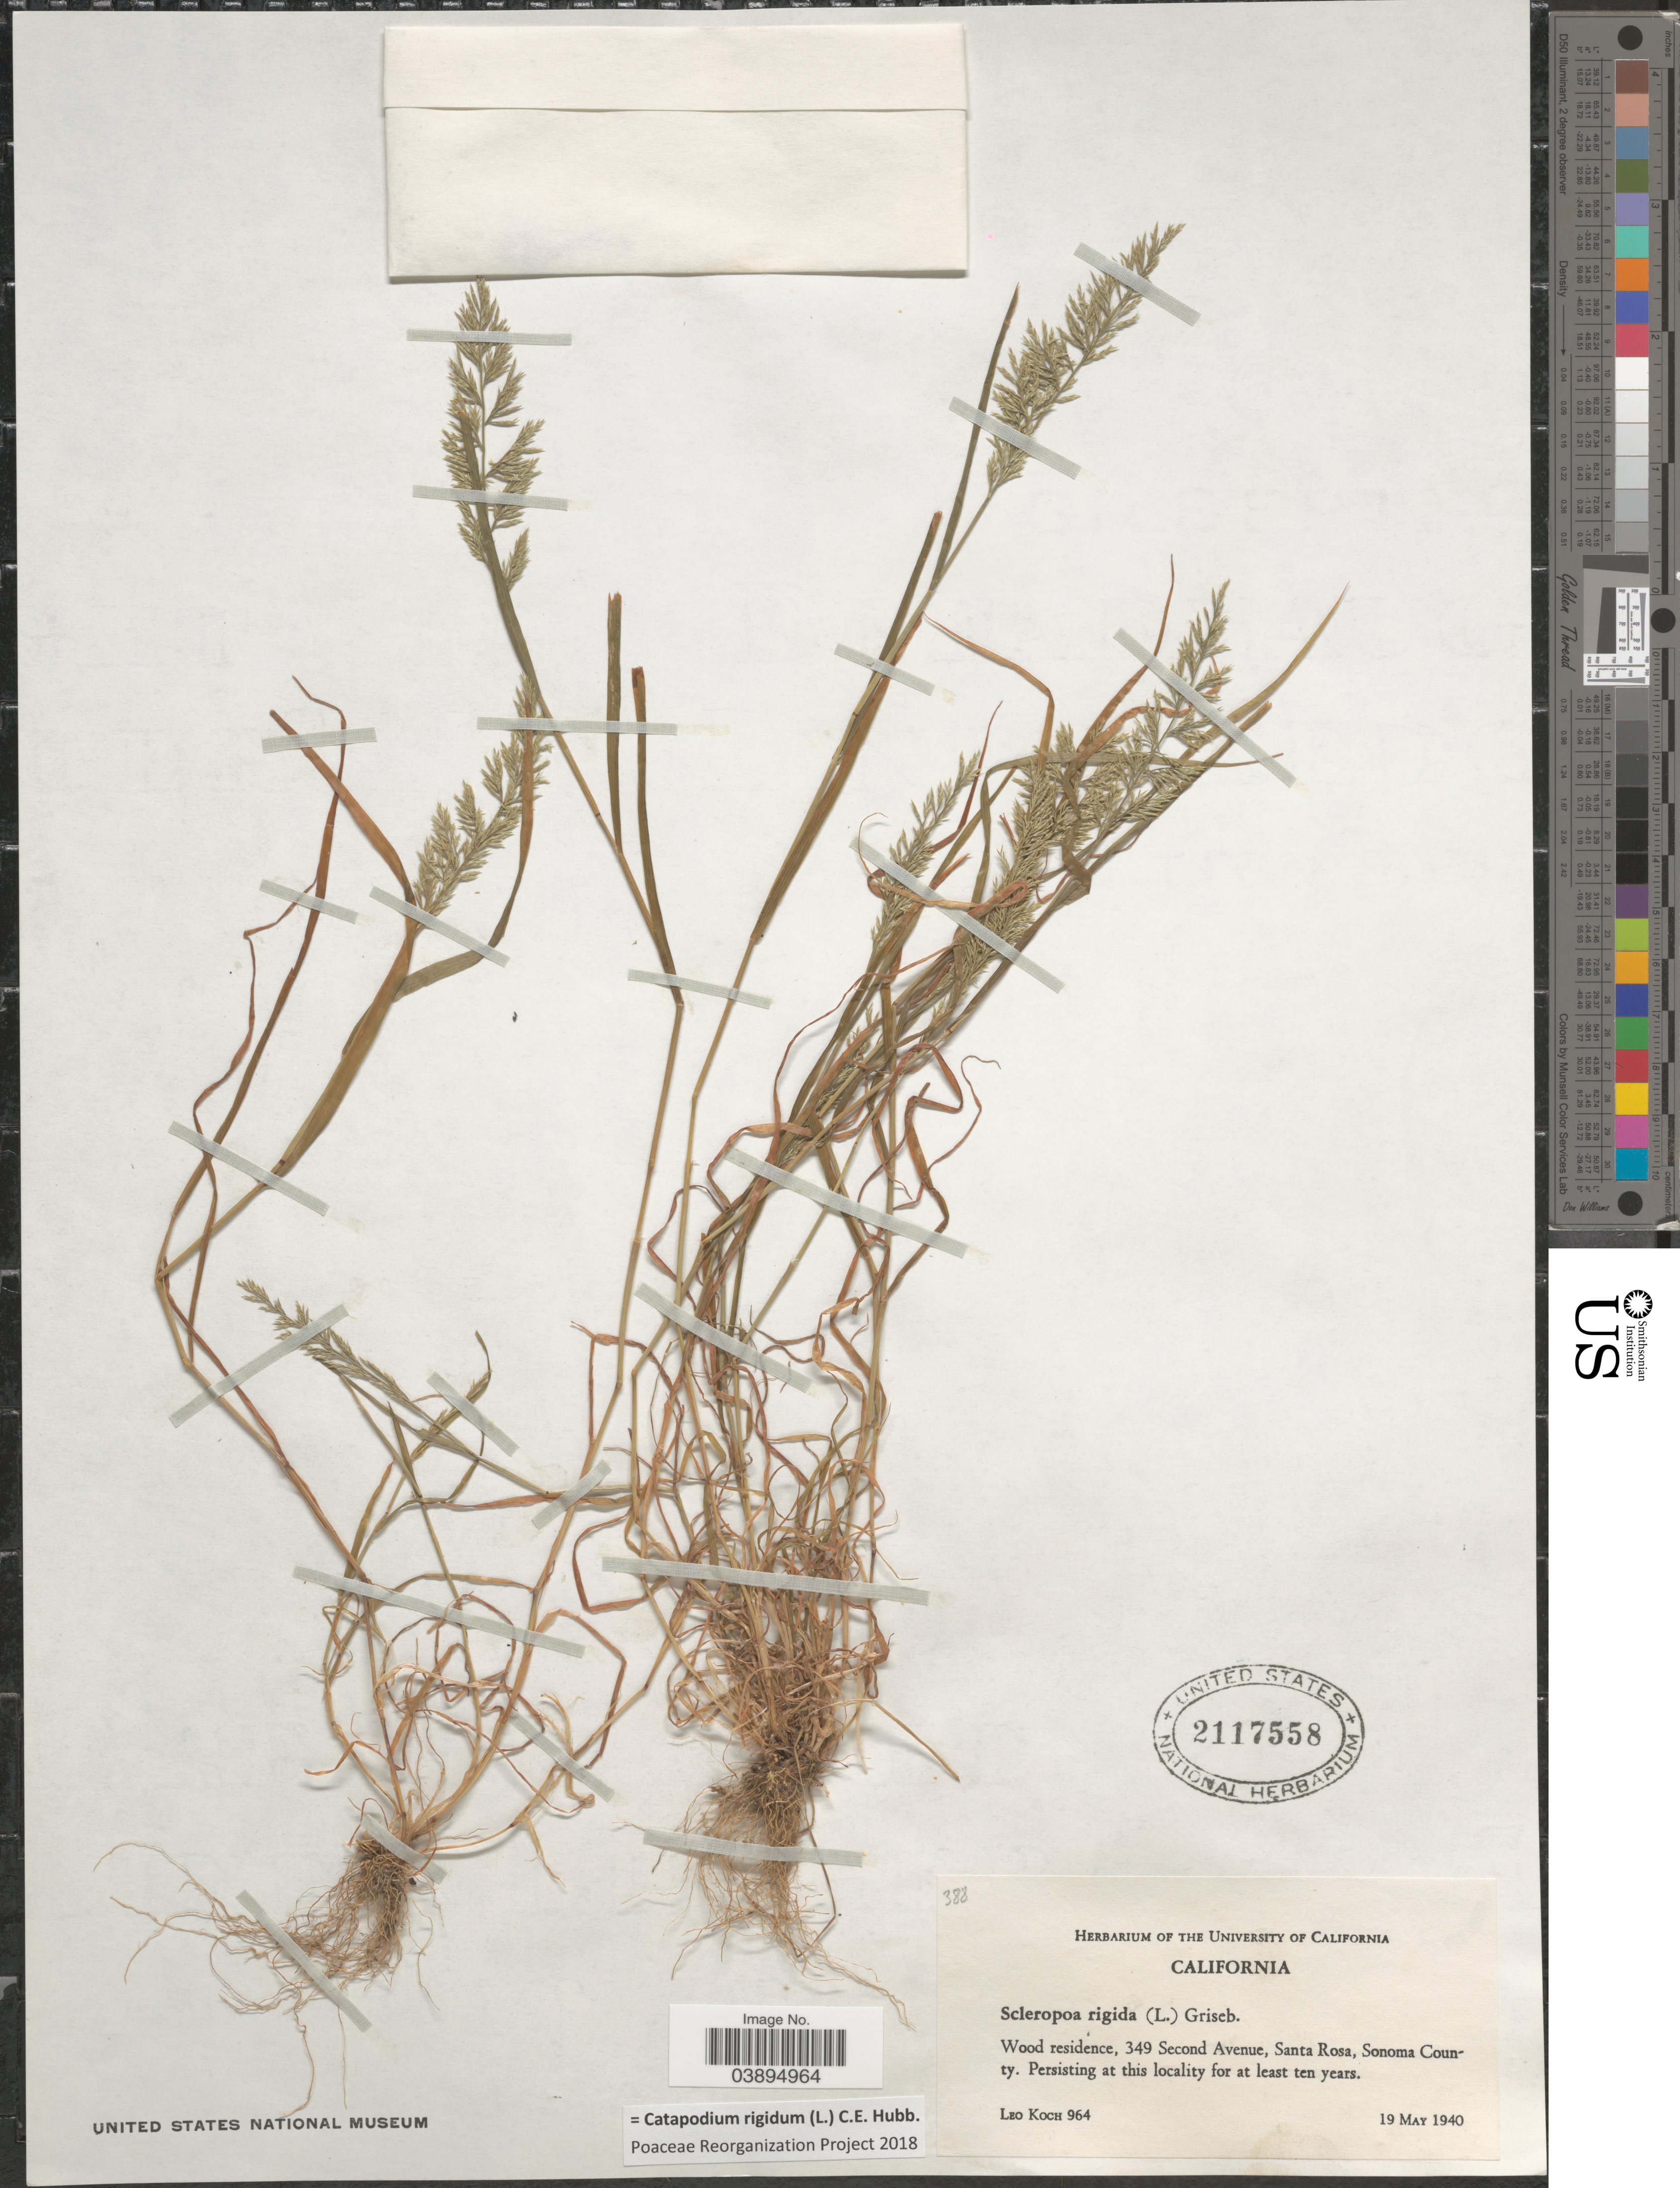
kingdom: Plantae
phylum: Tracheophyta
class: Liliopsida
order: Poales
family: Poaceae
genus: Catapodium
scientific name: Catapodium rigidum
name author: (L.) C.E. Hubb.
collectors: L. F. Koch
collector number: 964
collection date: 1940-05-19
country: United States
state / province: California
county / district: Sonoma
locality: Wood residence, 349 Second Avenue, Santa Rosa, Sonoma County.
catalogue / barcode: US 2117558